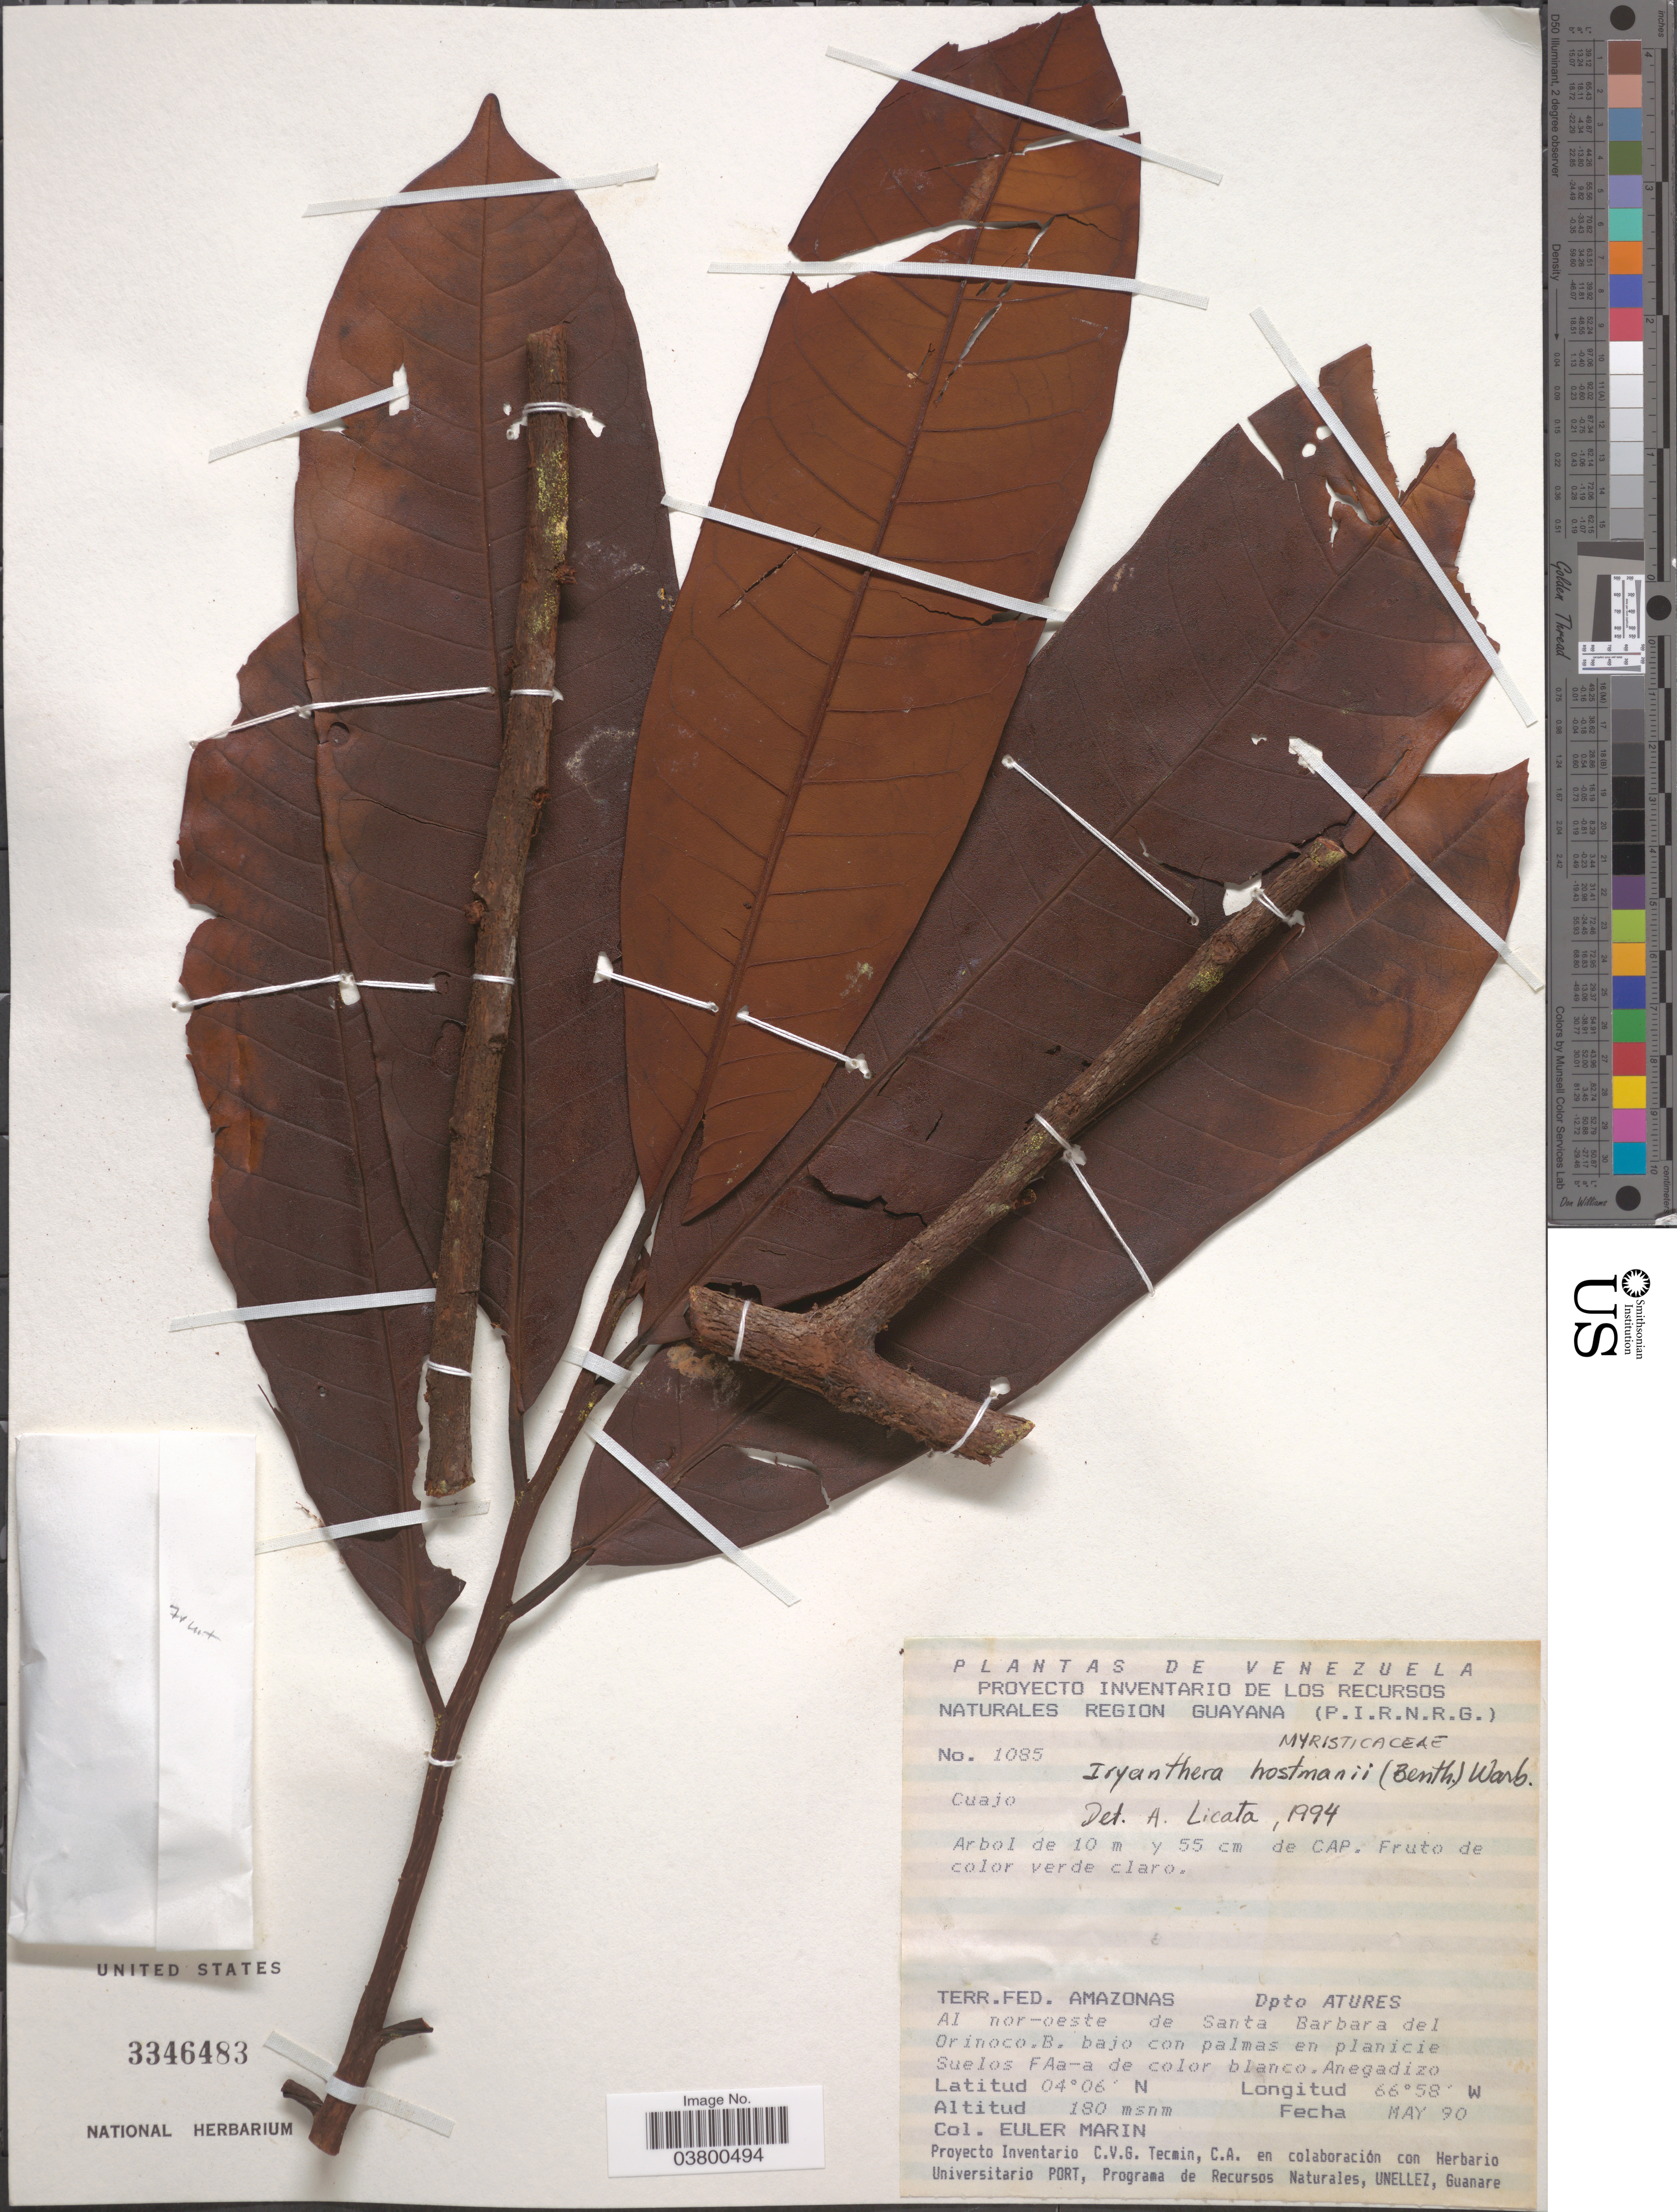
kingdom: Plantae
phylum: Tracheophyta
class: Magnoliopsida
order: Magnoliales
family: Myristicaceae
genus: Iryanthera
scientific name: Iryanthera hostmannii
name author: (Benth.) Warb.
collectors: E. Marin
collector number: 1085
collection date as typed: Transcribed d/m/y: /5/90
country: Venezuela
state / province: Amazonas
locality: Terr. Fed. Amazonas. Dpto Atures. Al nor-oeste de Santa Barbara del Orinoco. B. bajo con palmas en planicie Suelos FAa-a de color blanco. Anegadizo.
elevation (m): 180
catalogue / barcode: US 3346483